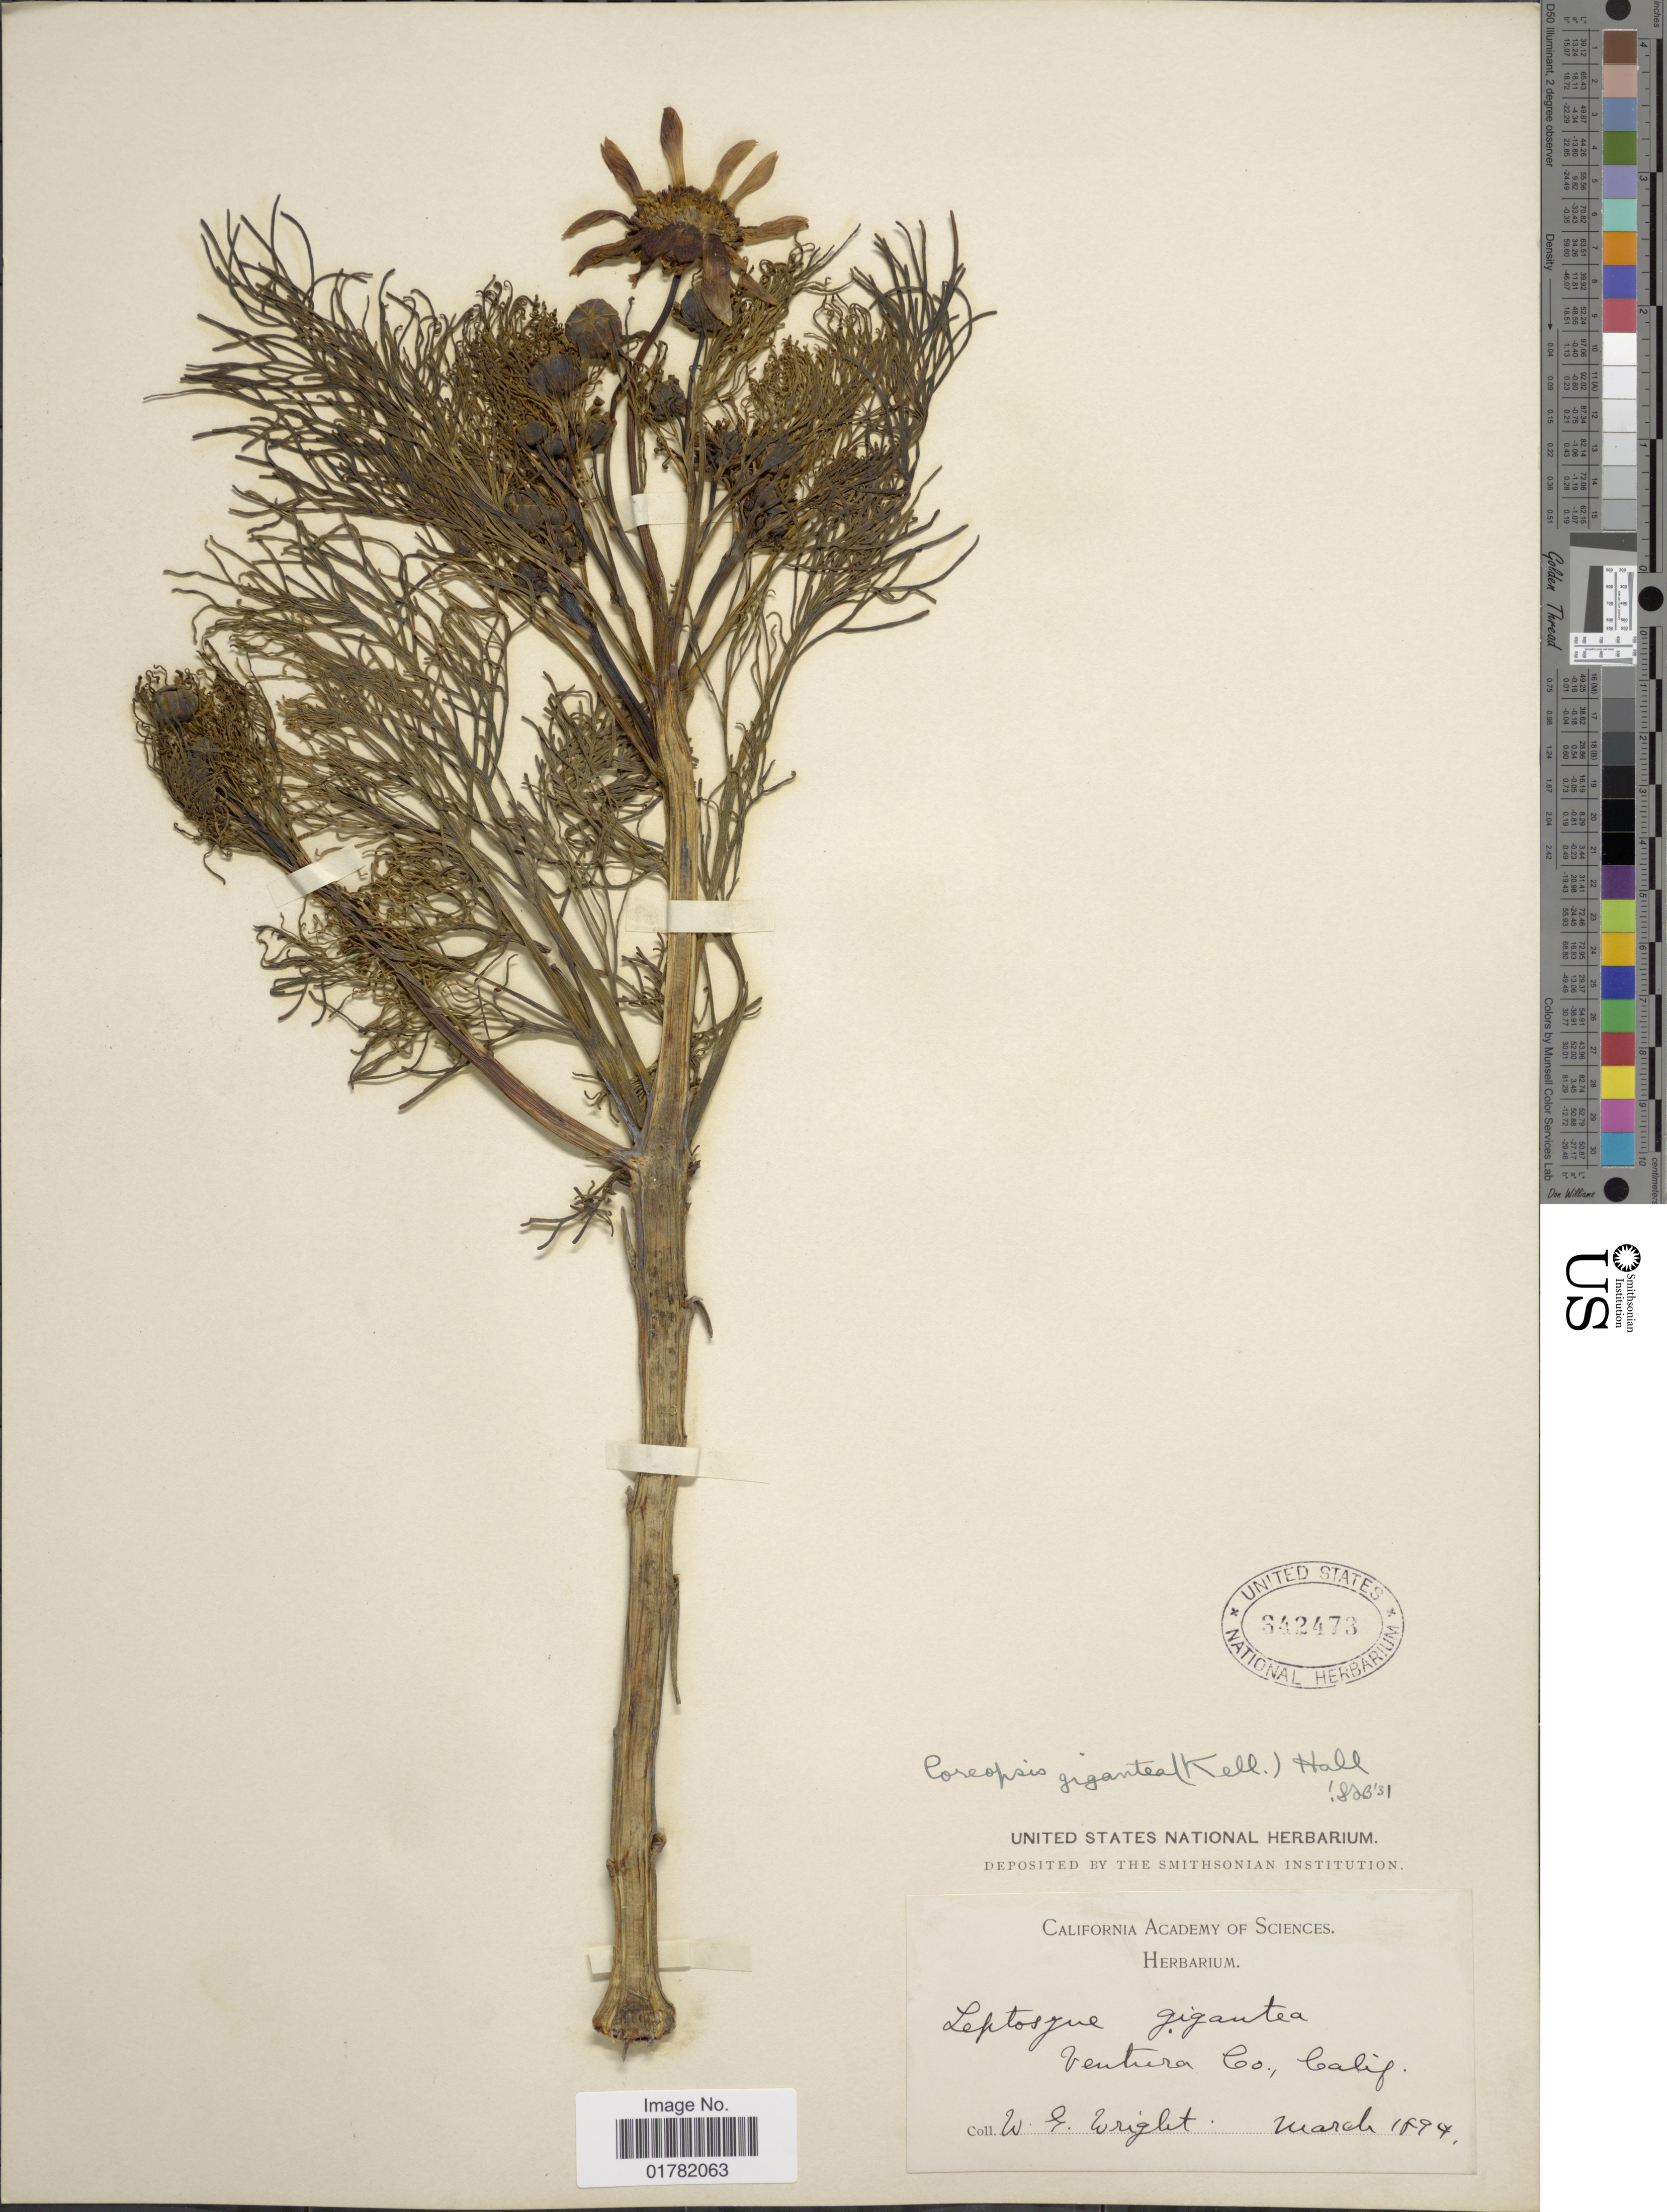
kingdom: Plantae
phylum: Tracheophyta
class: Magnoliopsida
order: Asterales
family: Asteraceae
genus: Coreopsis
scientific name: Coreopsis gigantea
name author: (Kellogg) H.M. Hall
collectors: W. G. Wright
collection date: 1894-03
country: United States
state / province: California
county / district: Ventura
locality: Ventura Co.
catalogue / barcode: US 342473